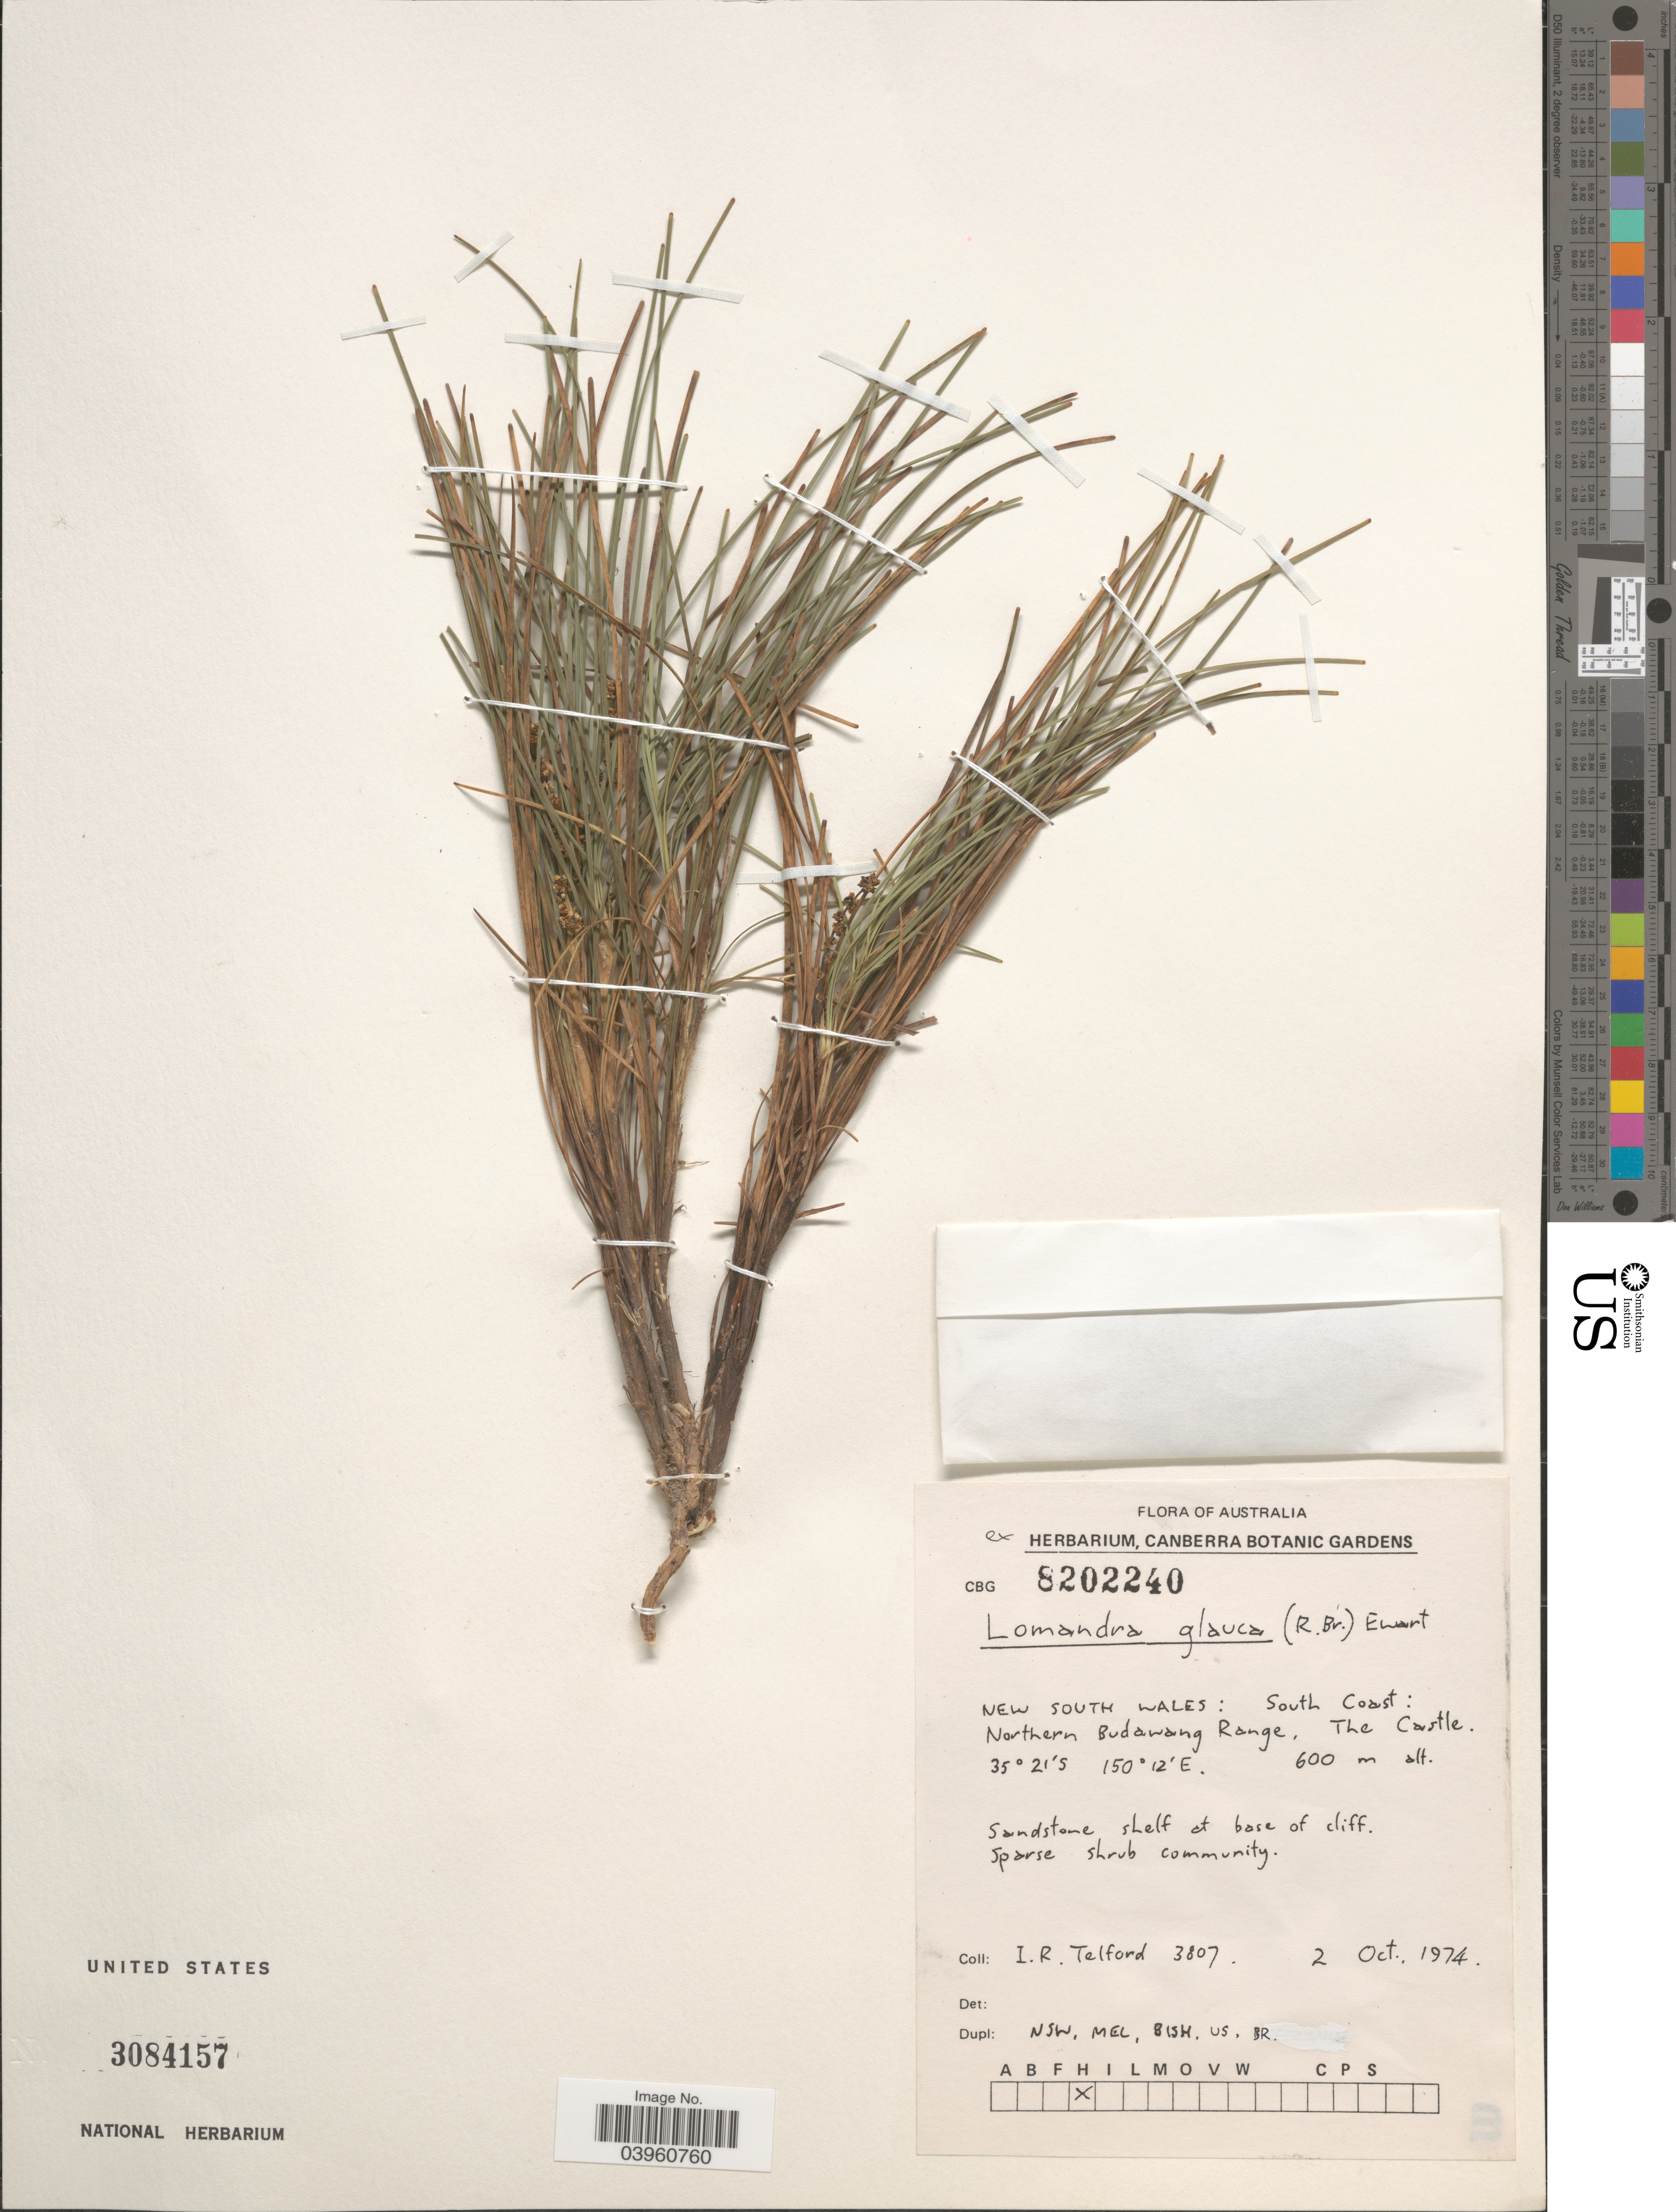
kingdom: Plantae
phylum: Tracheophyta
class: Liliopsida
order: Asparagales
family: Asparagaceae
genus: Lomandra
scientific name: Lomandra glauca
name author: (R. Br.) Ewart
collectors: J. Telford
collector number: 3807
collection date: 1974-10-02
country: Australia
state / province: New South Wales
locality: South Coast: Northern Budawang Range, The Castle.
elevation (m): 600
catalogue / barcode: US 3084157